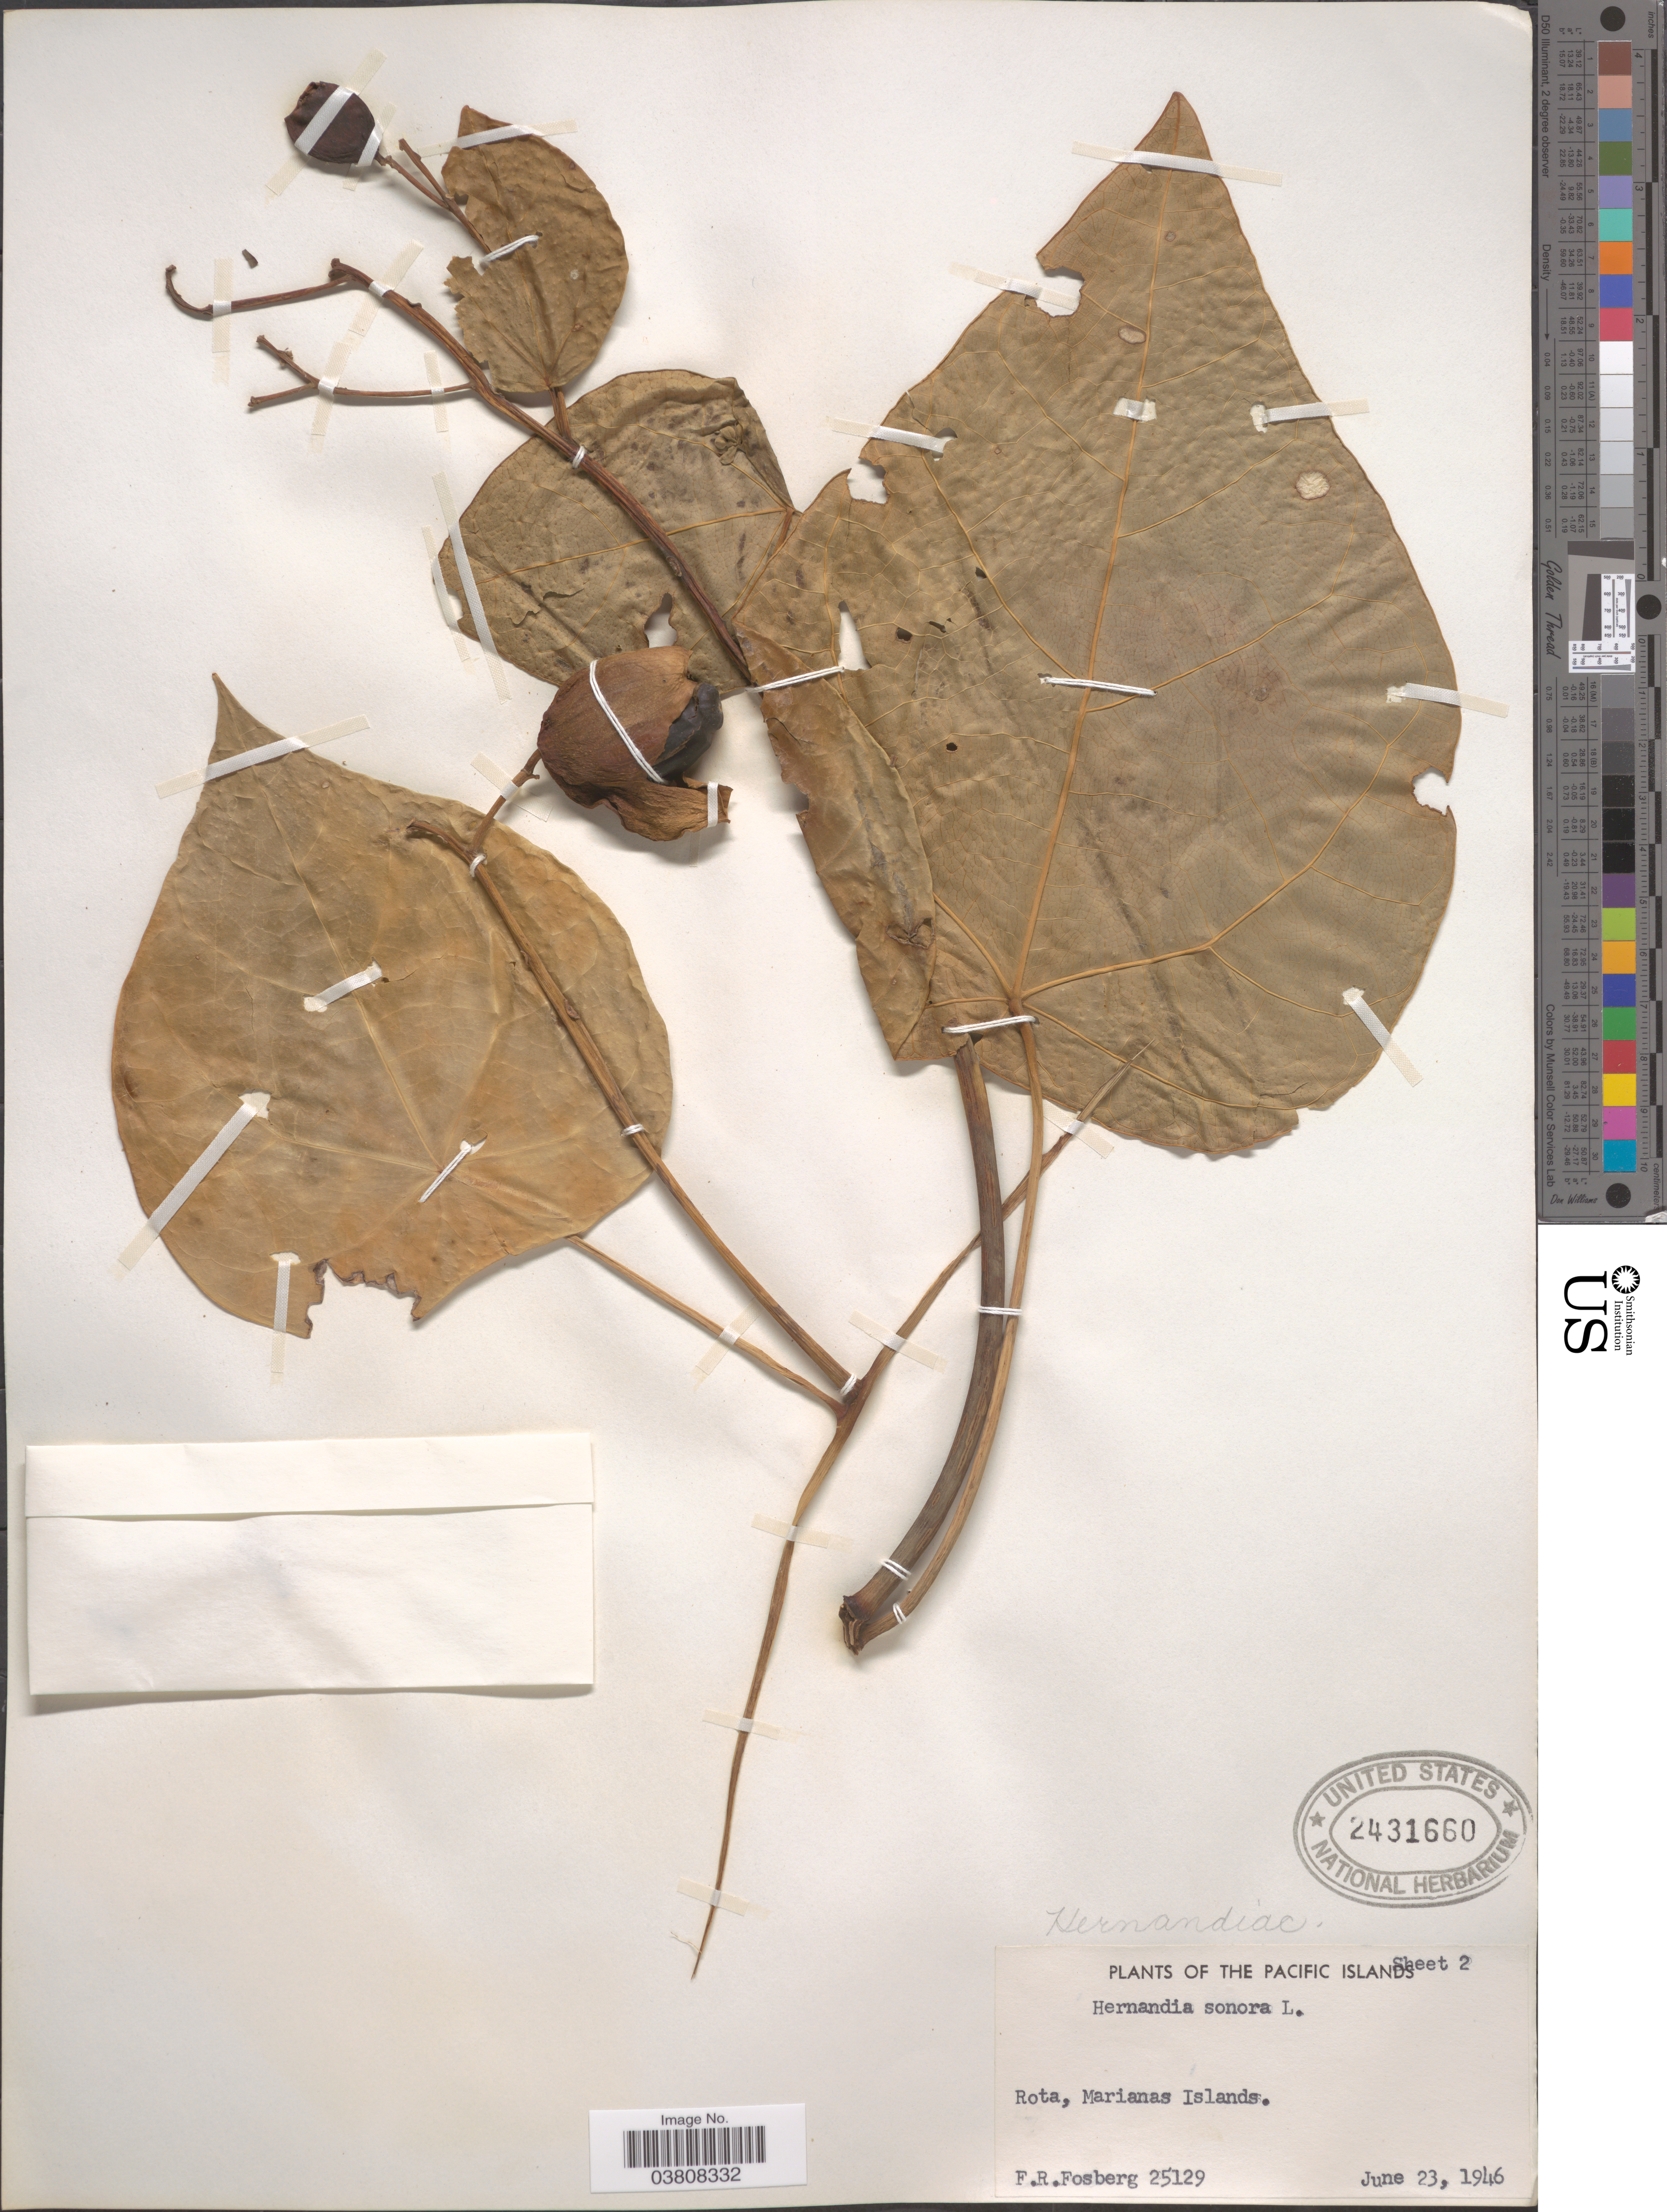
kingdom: Plantae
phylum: Tracheophyta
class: Magnoliopsida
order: Laurales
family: Hernandiaceae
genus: Hernandia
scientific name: Hernandia nymphaeifolia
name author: (C. Presl) Kubitzki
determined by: Strong, Mark T., (BOT), Smithsonian Institution - National Museum of Natural History (UNITED STATES)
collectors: F. R. Fosberg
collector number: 25129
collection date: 1946-06-23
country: Northern Mariana Islands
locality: The Pacific Islands. Rota, Marianas Islands.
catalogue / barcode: US 2431660